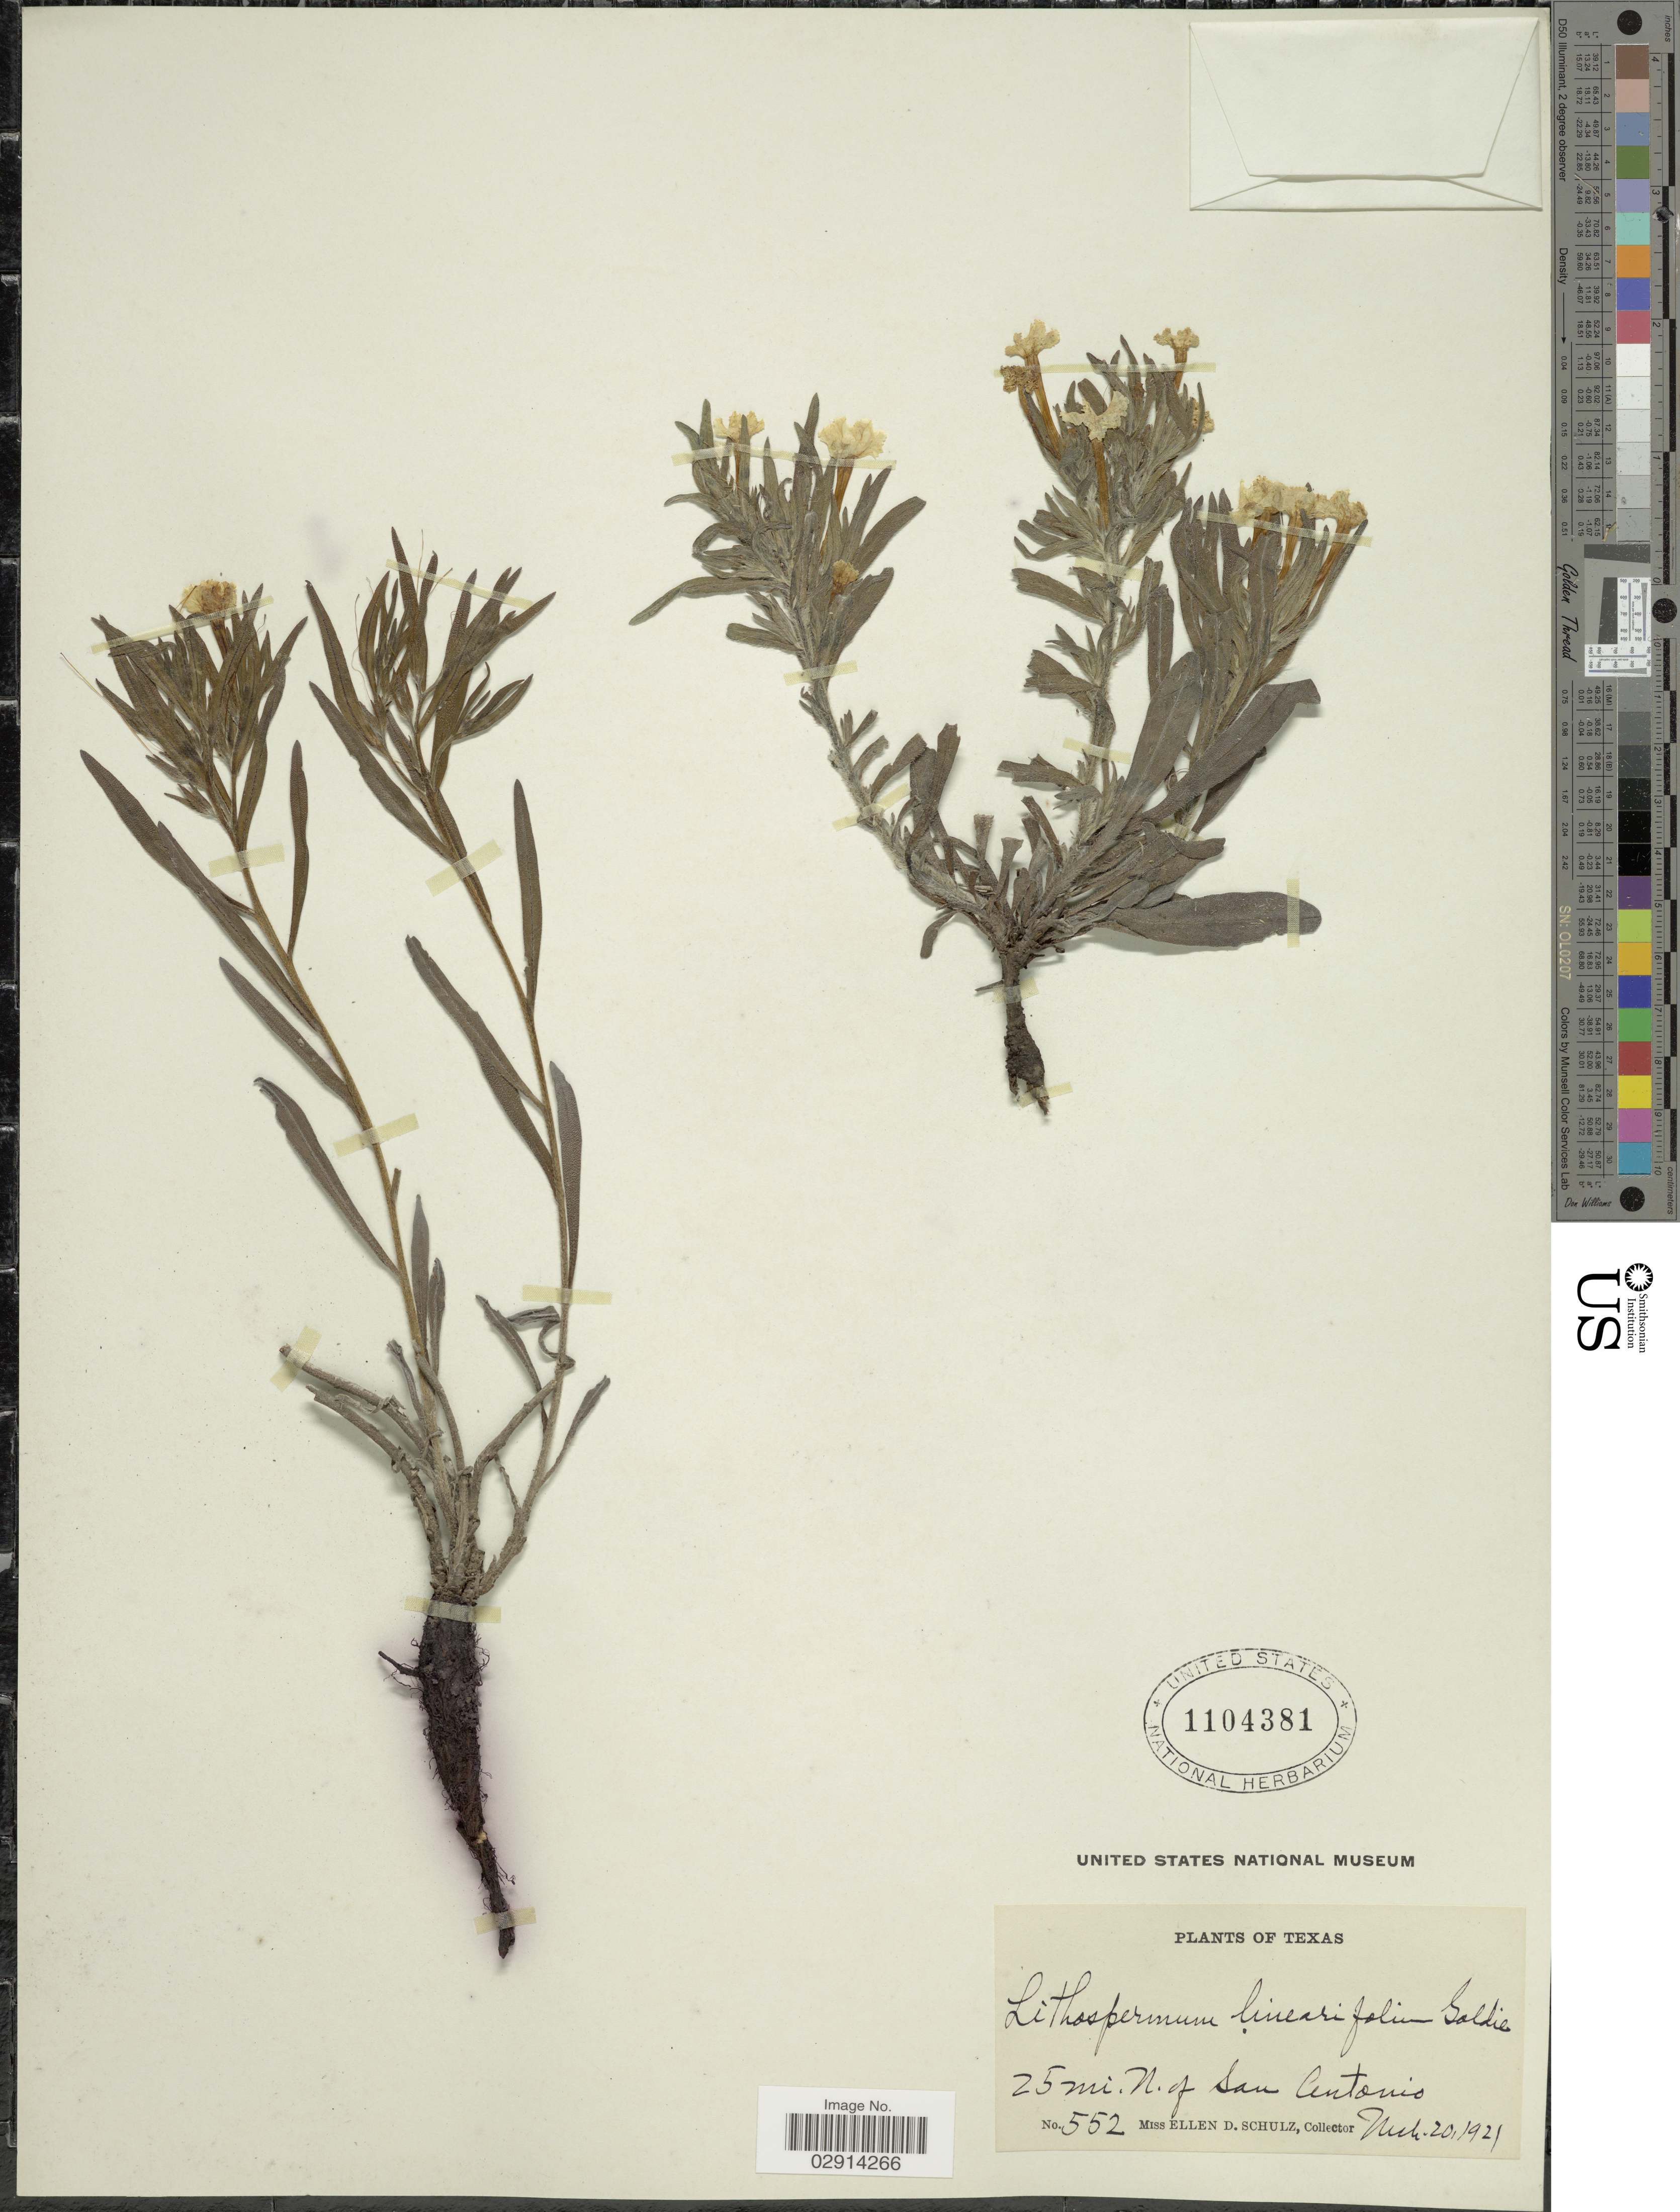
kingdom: Plantae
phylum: Tracheophyta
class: Magnoliopsida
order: Boraginales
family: Boraginaceae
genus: Lithospermum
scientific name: Lithospermum incisum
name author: Lehm.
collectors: E. D. Schulz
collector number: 552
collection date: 1921-03-20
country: United States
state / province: Texas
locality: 25 mi N. of San Antonio.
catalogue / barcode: US 1104381